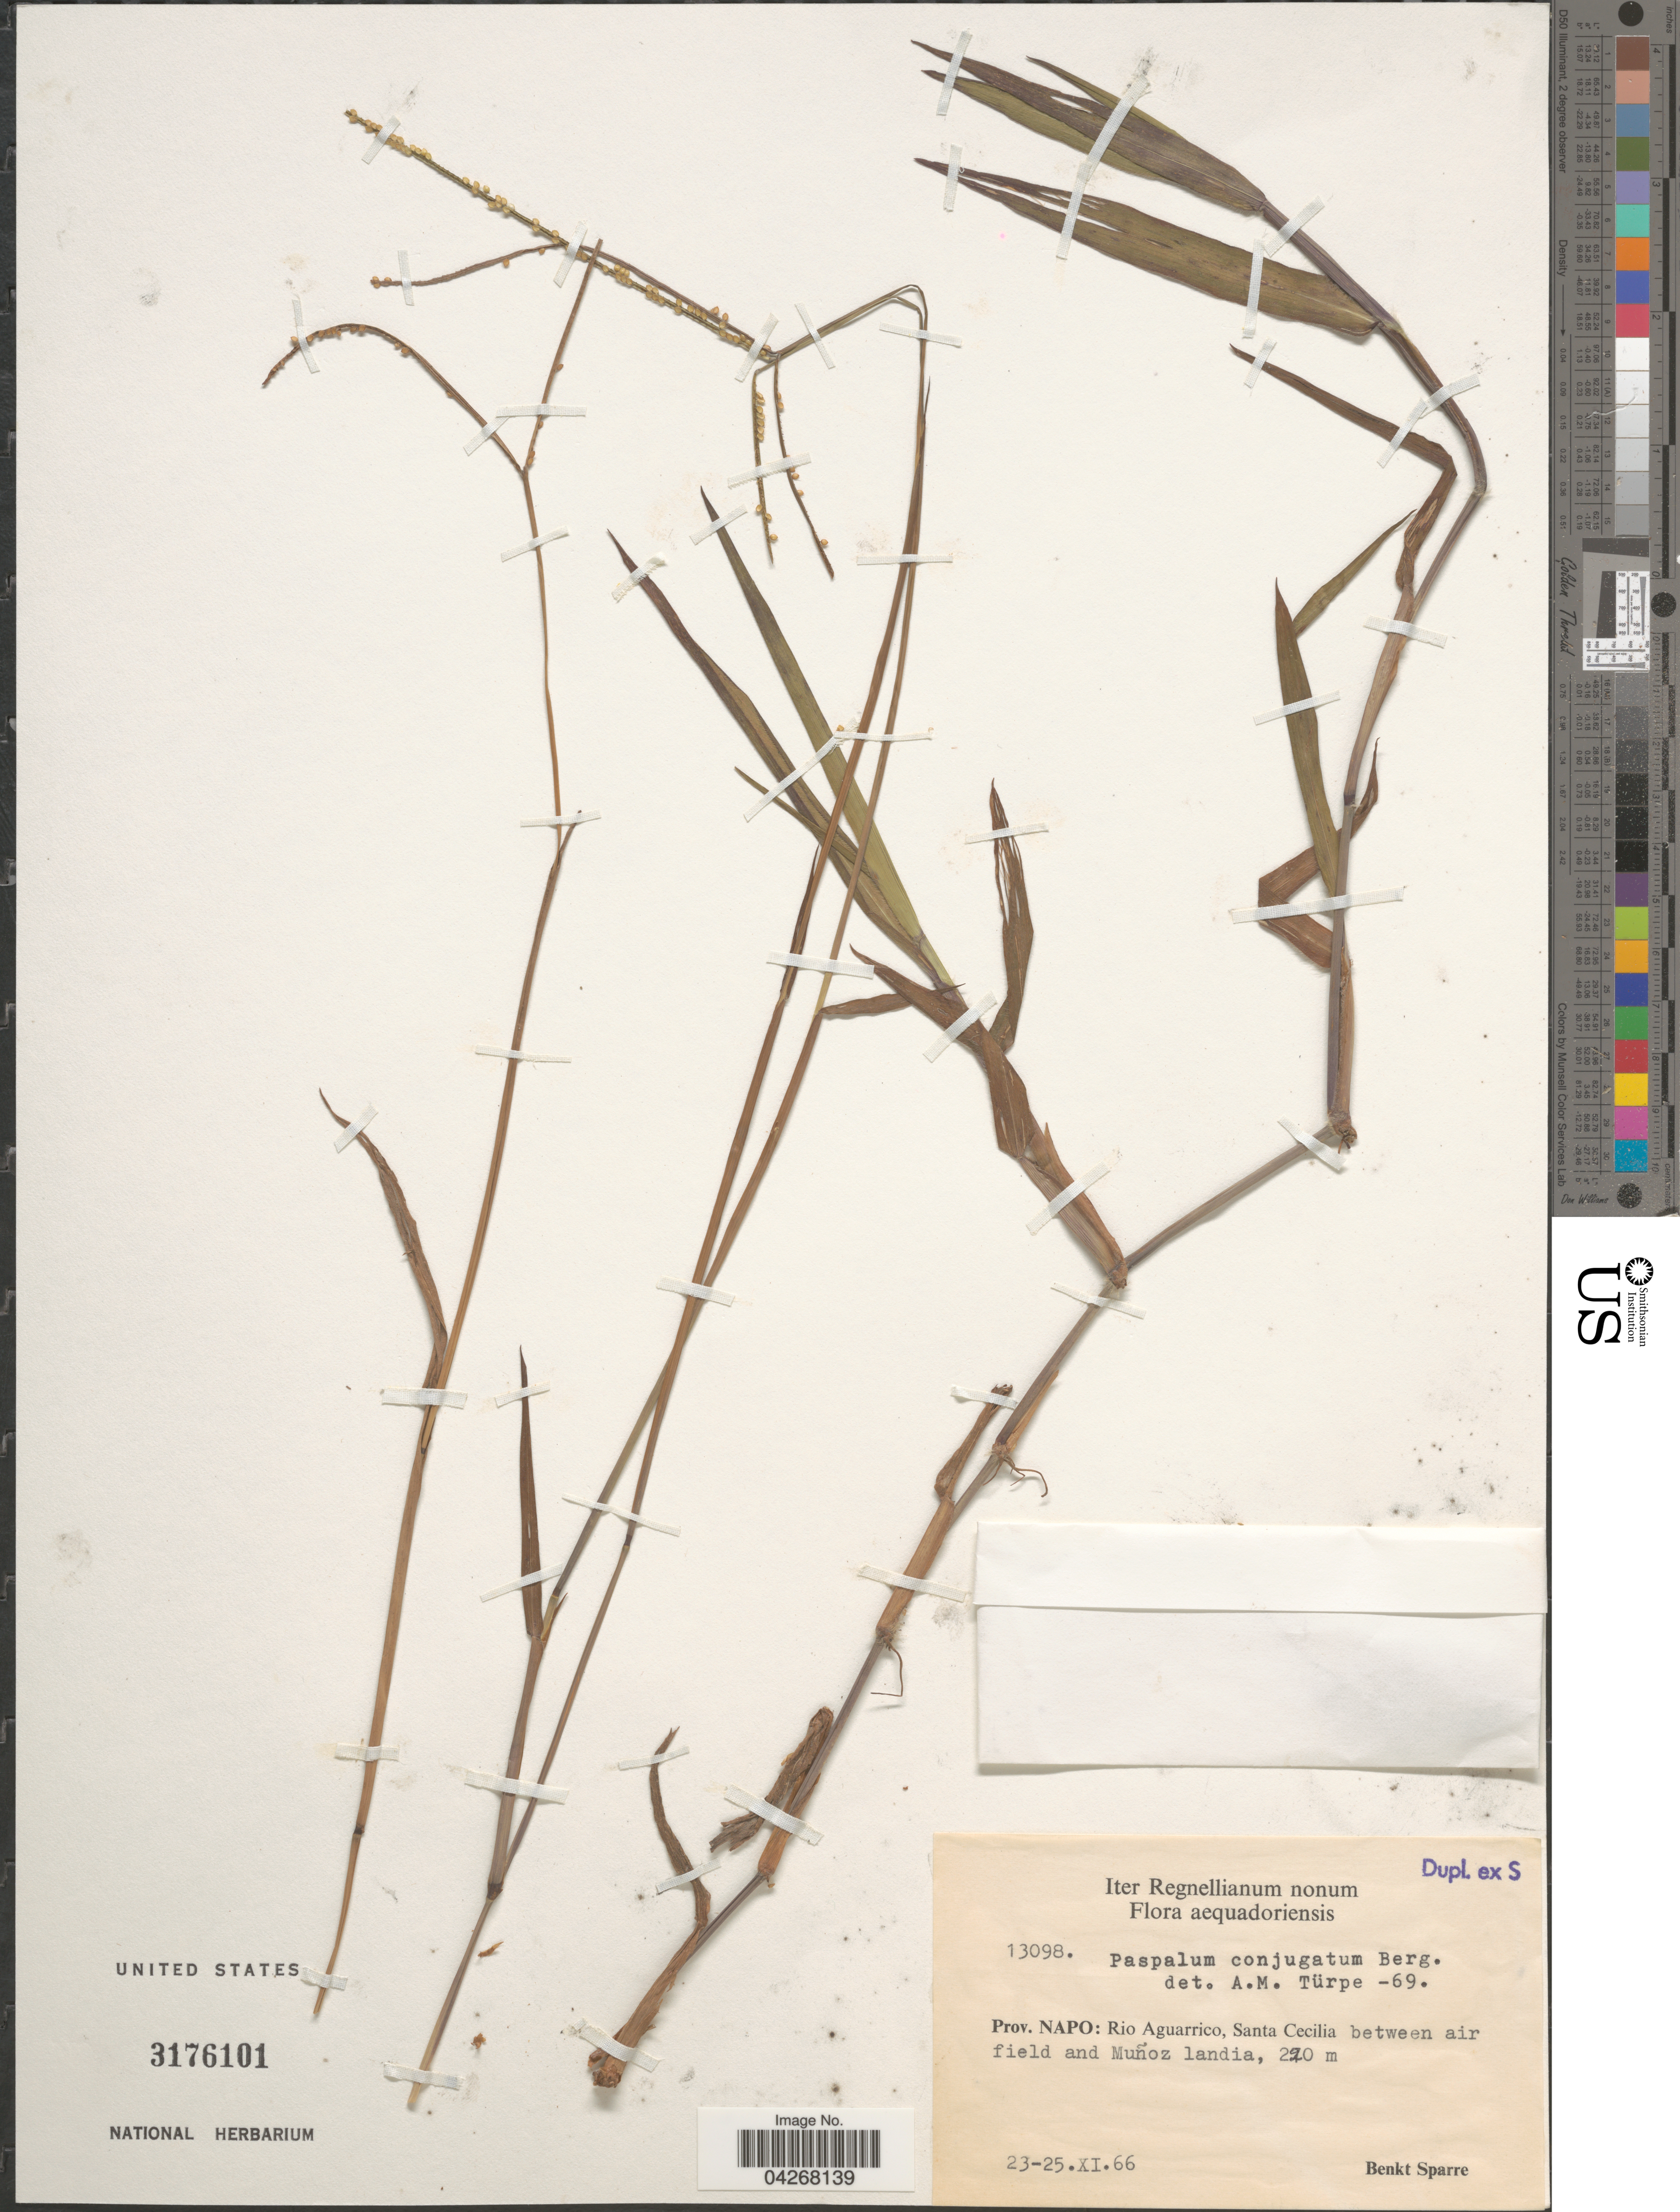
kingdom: Plantae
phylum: Tracheophyta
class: Liliopsida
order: Poales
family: Poaceae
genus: Paspalum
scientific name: Paspalum conjugatum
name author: P.J. Bergius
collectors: B. Sparre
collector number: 13098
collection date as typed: Transcribed d/m/y: 23/11/66 to 25/11/66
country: Ecuador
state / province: Napo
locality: Iter Regnellianum nonum. Rio Aguarrico, Santa Cecilia between air field and Muñoz landia.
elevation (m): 220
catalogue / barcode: US 3176101